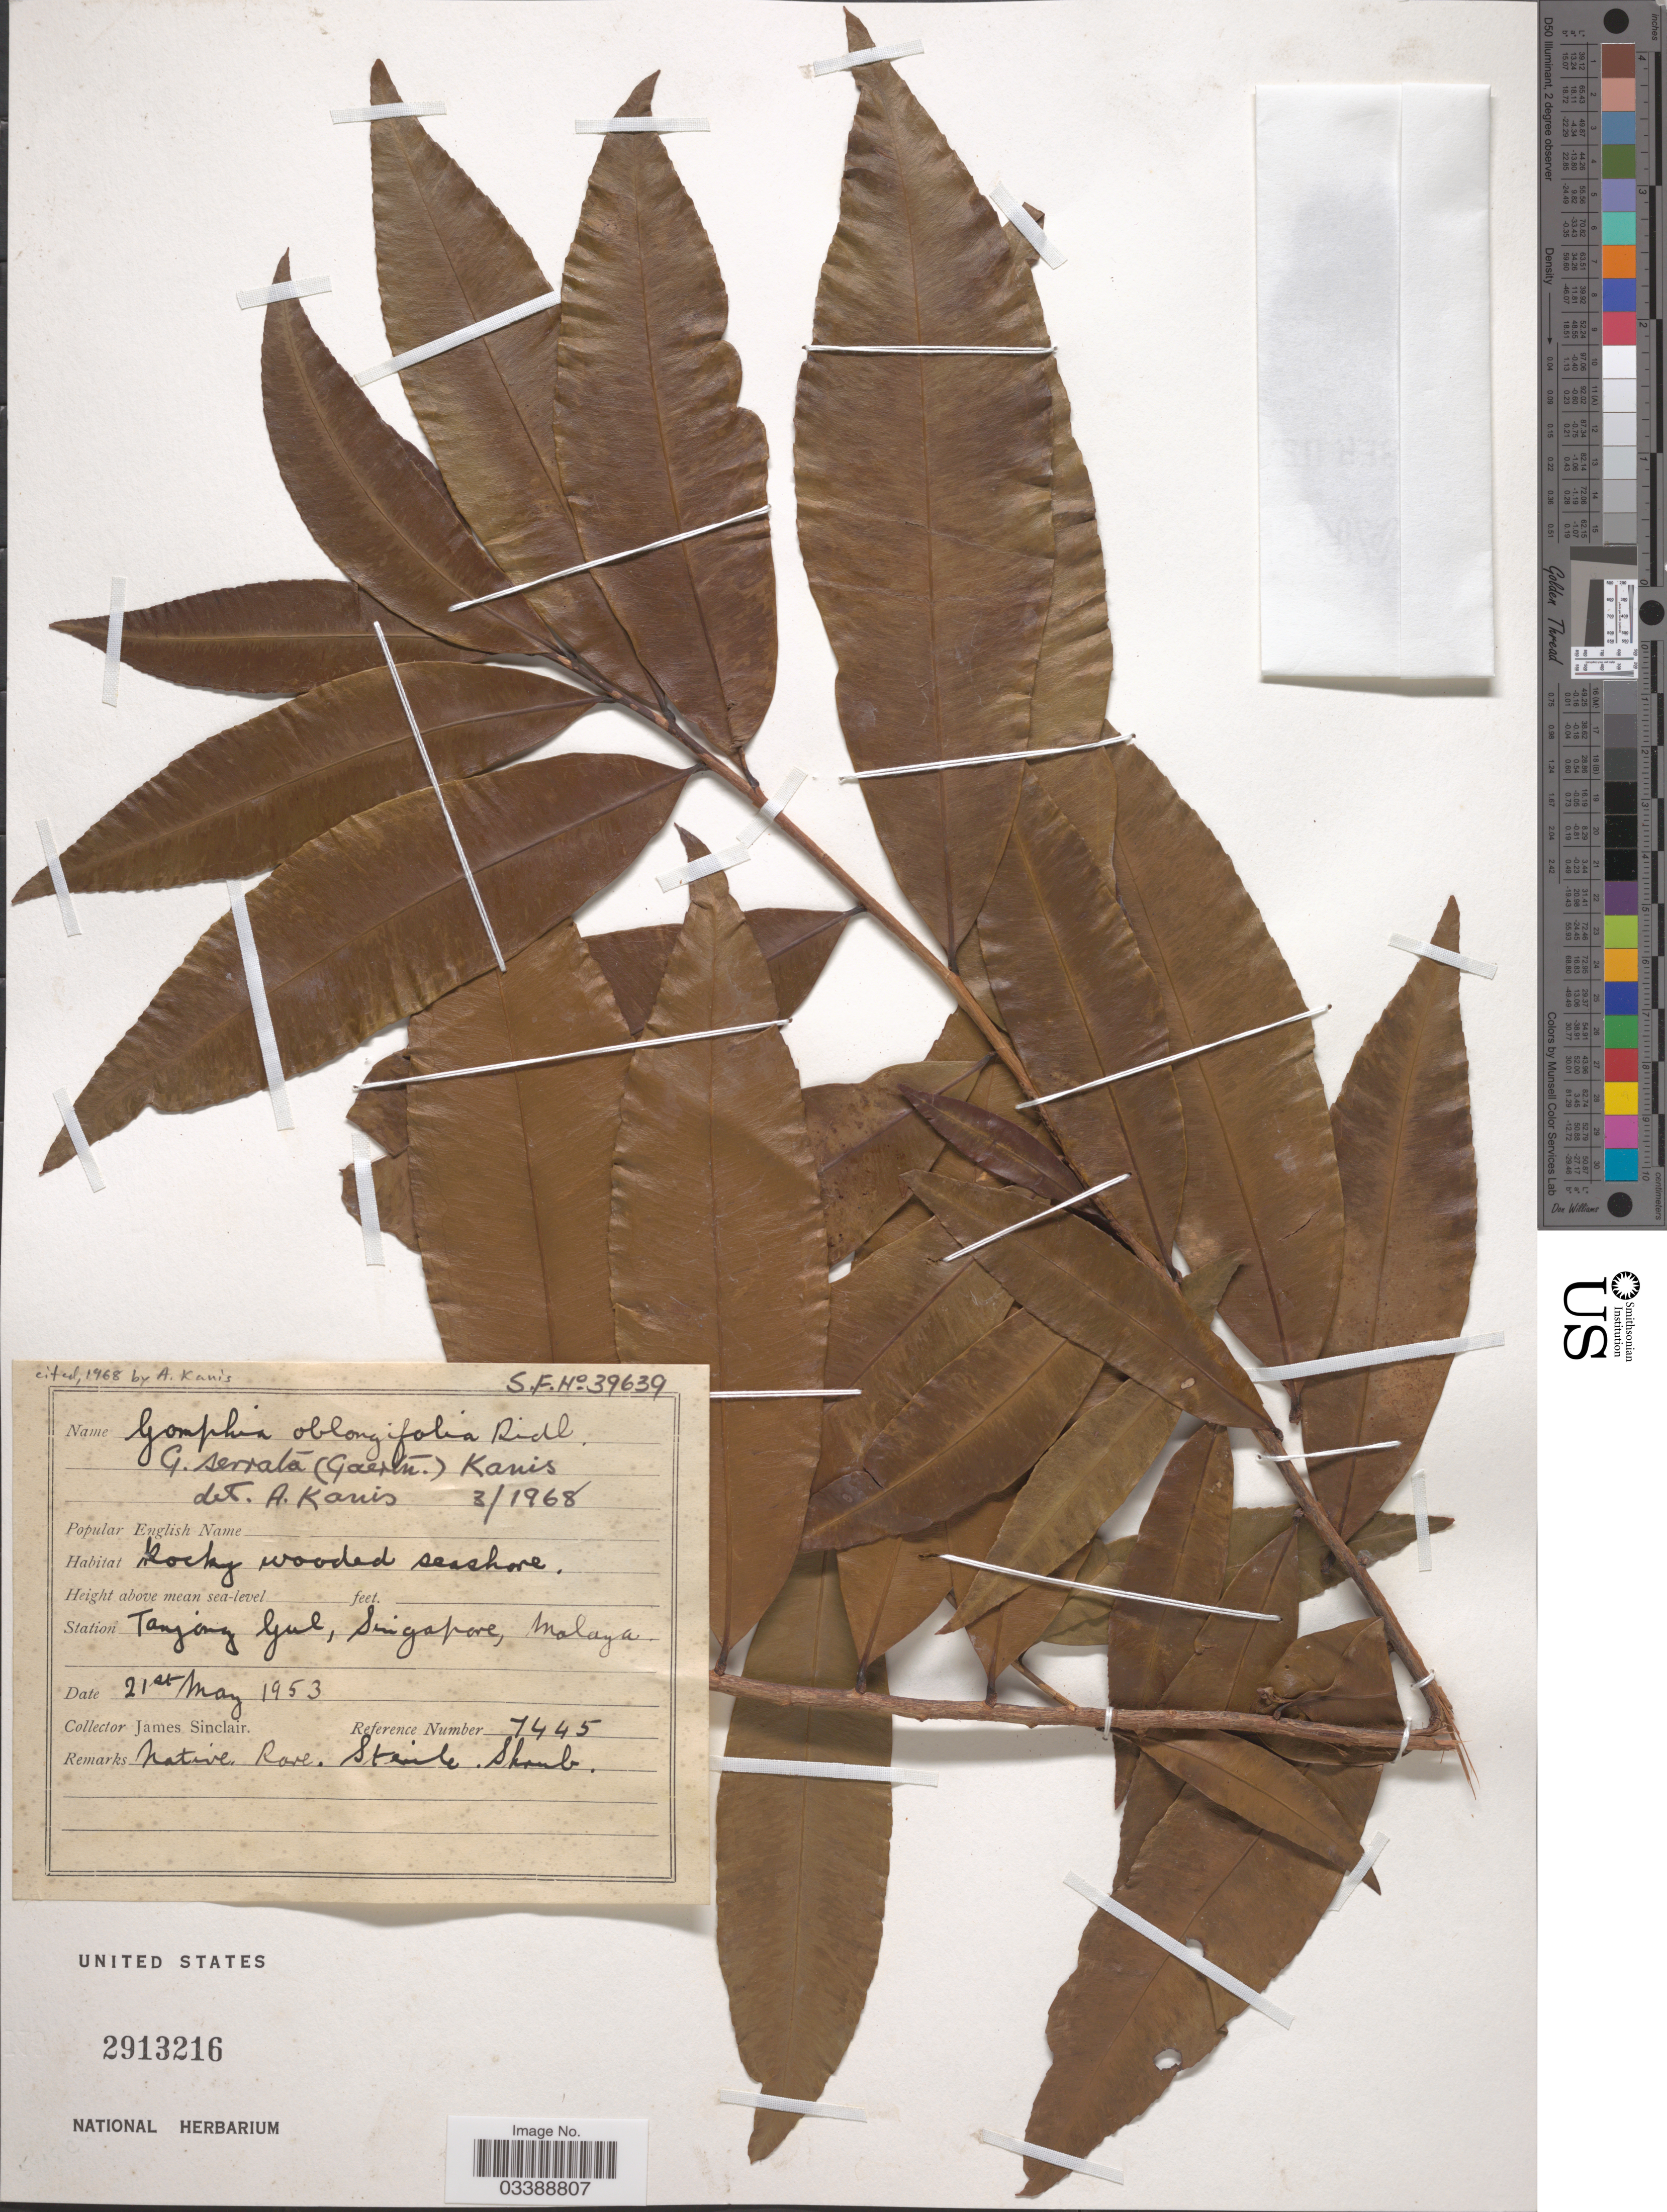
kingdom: Plantae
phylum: Tracheophyta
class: Magnoliopsida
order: Malpighiales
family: Ochnaceae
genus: Campylospermum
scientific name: Campylospermum serratum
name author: (Gaertn.) Bittrich & M.C.E. Amaral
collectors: J. Sinclair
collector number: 7445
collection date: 1953-05-21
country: Singapore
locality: Station Tanjung Gul, Malaya.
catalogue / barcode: US 2913216